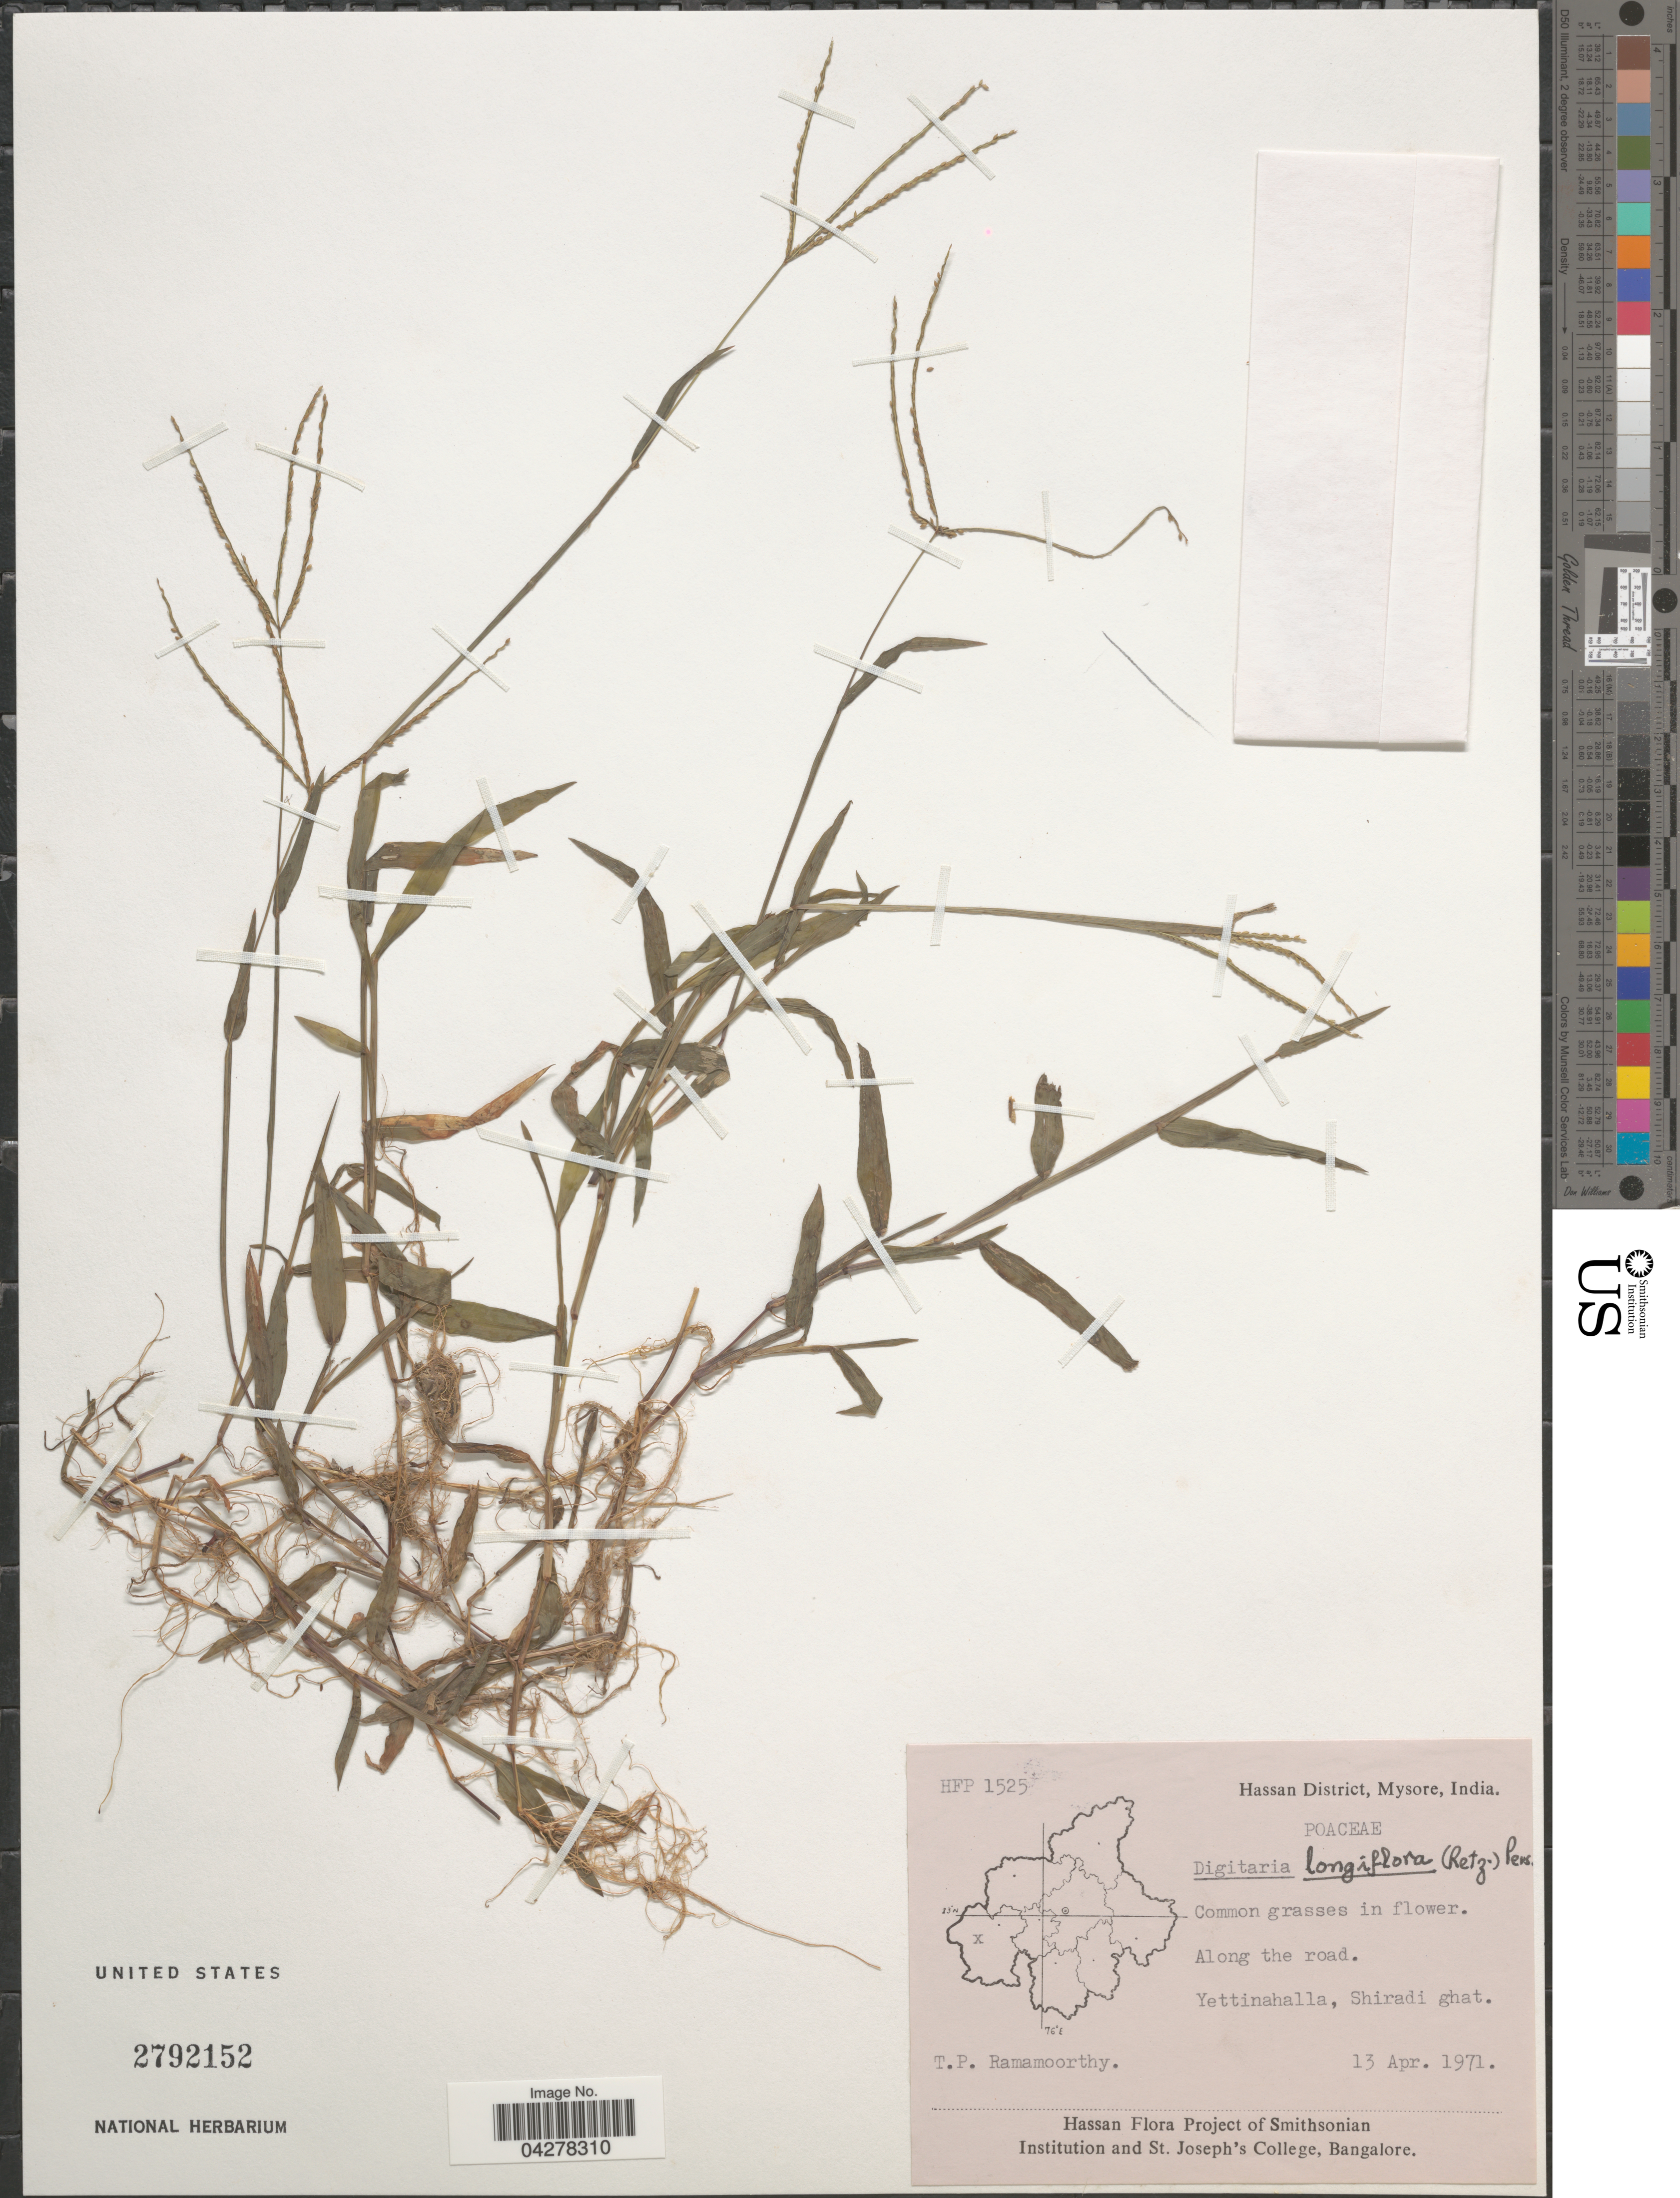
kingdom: Plantae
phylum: Tracheophyta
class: Liliopsida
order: Poales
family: Poaceae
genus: Digitaria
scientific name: Digitaria longiflora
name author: (Retz.) Pers.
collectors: T. P. Ramamoorthy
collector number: HFP1525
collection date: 1971-04-13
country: India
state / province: Karnataka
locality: Hassan District, Mysore. Along the road. Yettinahalla, Shiradi ghat.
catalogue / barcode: US 2792152